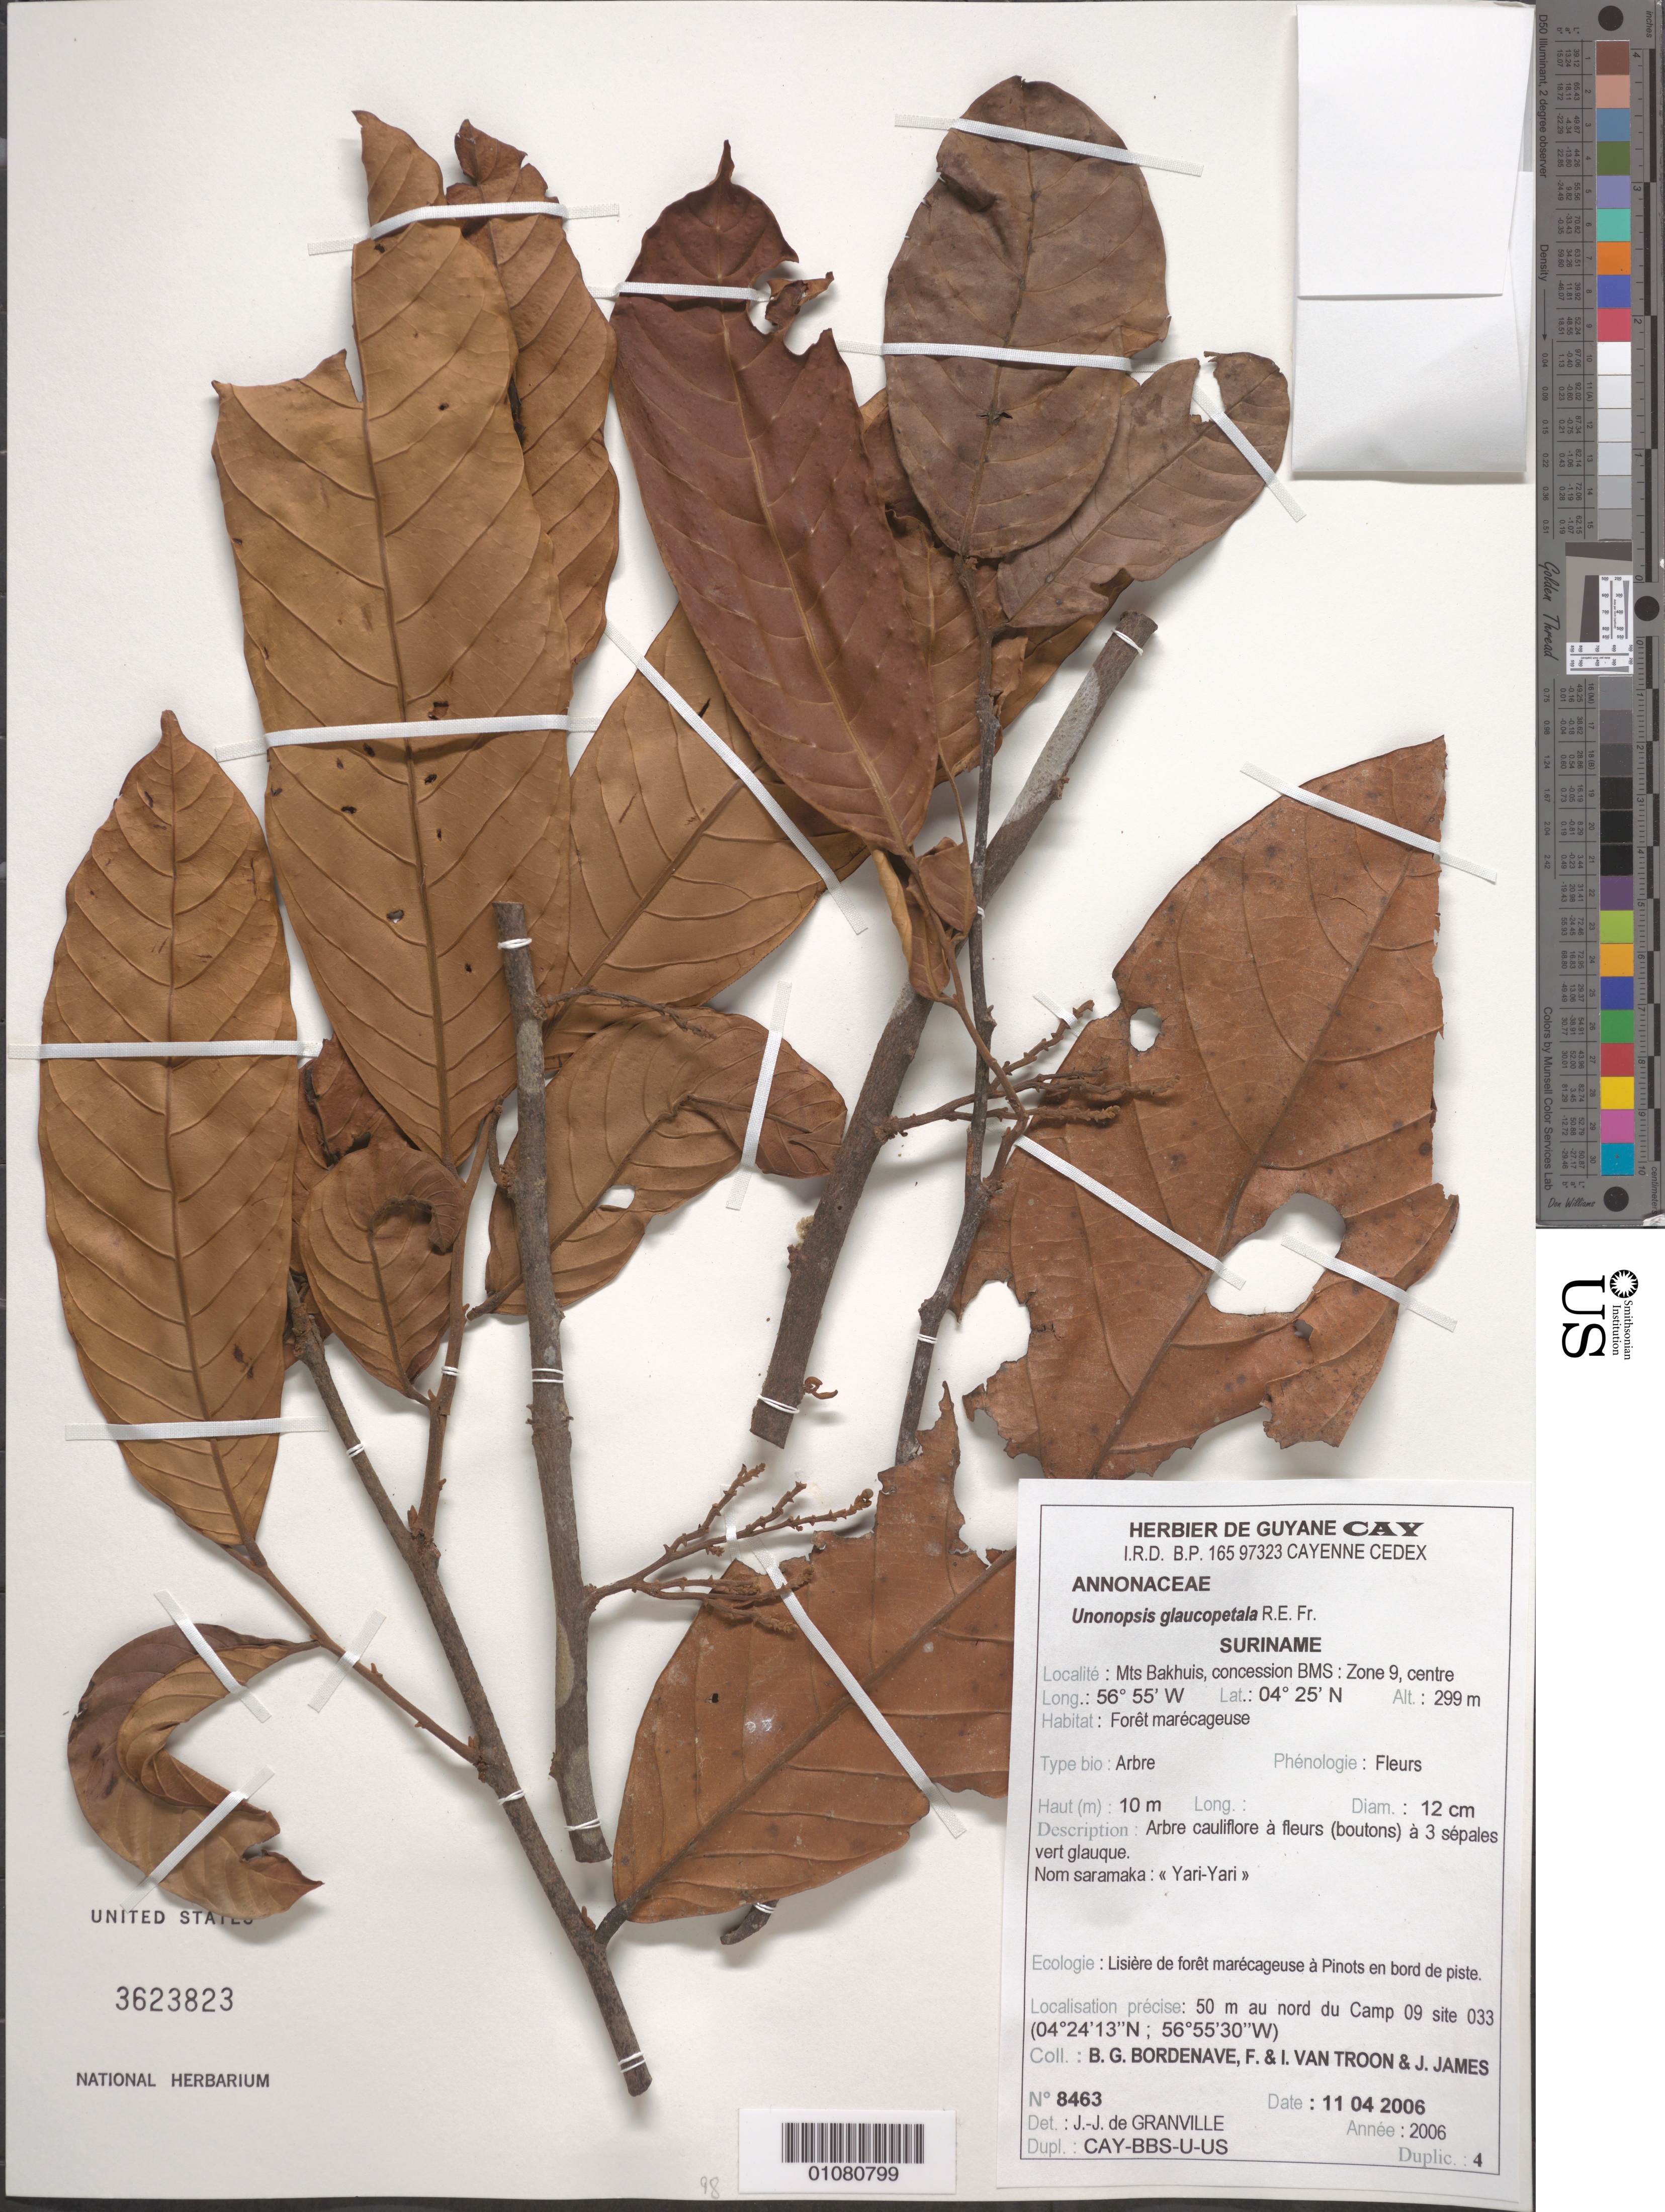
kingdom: Plantae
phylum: Tracheophyta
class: Magnoliopsida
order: Magnoliales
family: Annonaceae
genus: Unonopsis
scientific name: Unonopsis glaucopetala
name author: R.E. Fr.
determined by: Granville, J. J. de, (CAY), Institut de Recherche pour le Developpement (IRD) (FRENCH GUIANA)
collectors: B. Bordenave, F. Troon, I. van Troon & J. James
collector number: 8463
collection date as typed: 11-Apr-06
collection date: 2006-04-11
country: Suriname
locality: Mts. Bakhuis, concession BMS: zone 9, centre. 50m au nord du Camp 9 site 33 (4º24'13"N; 56º55'30"W)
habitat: Foret marecageuse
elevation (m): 299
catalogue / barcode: US 3623823